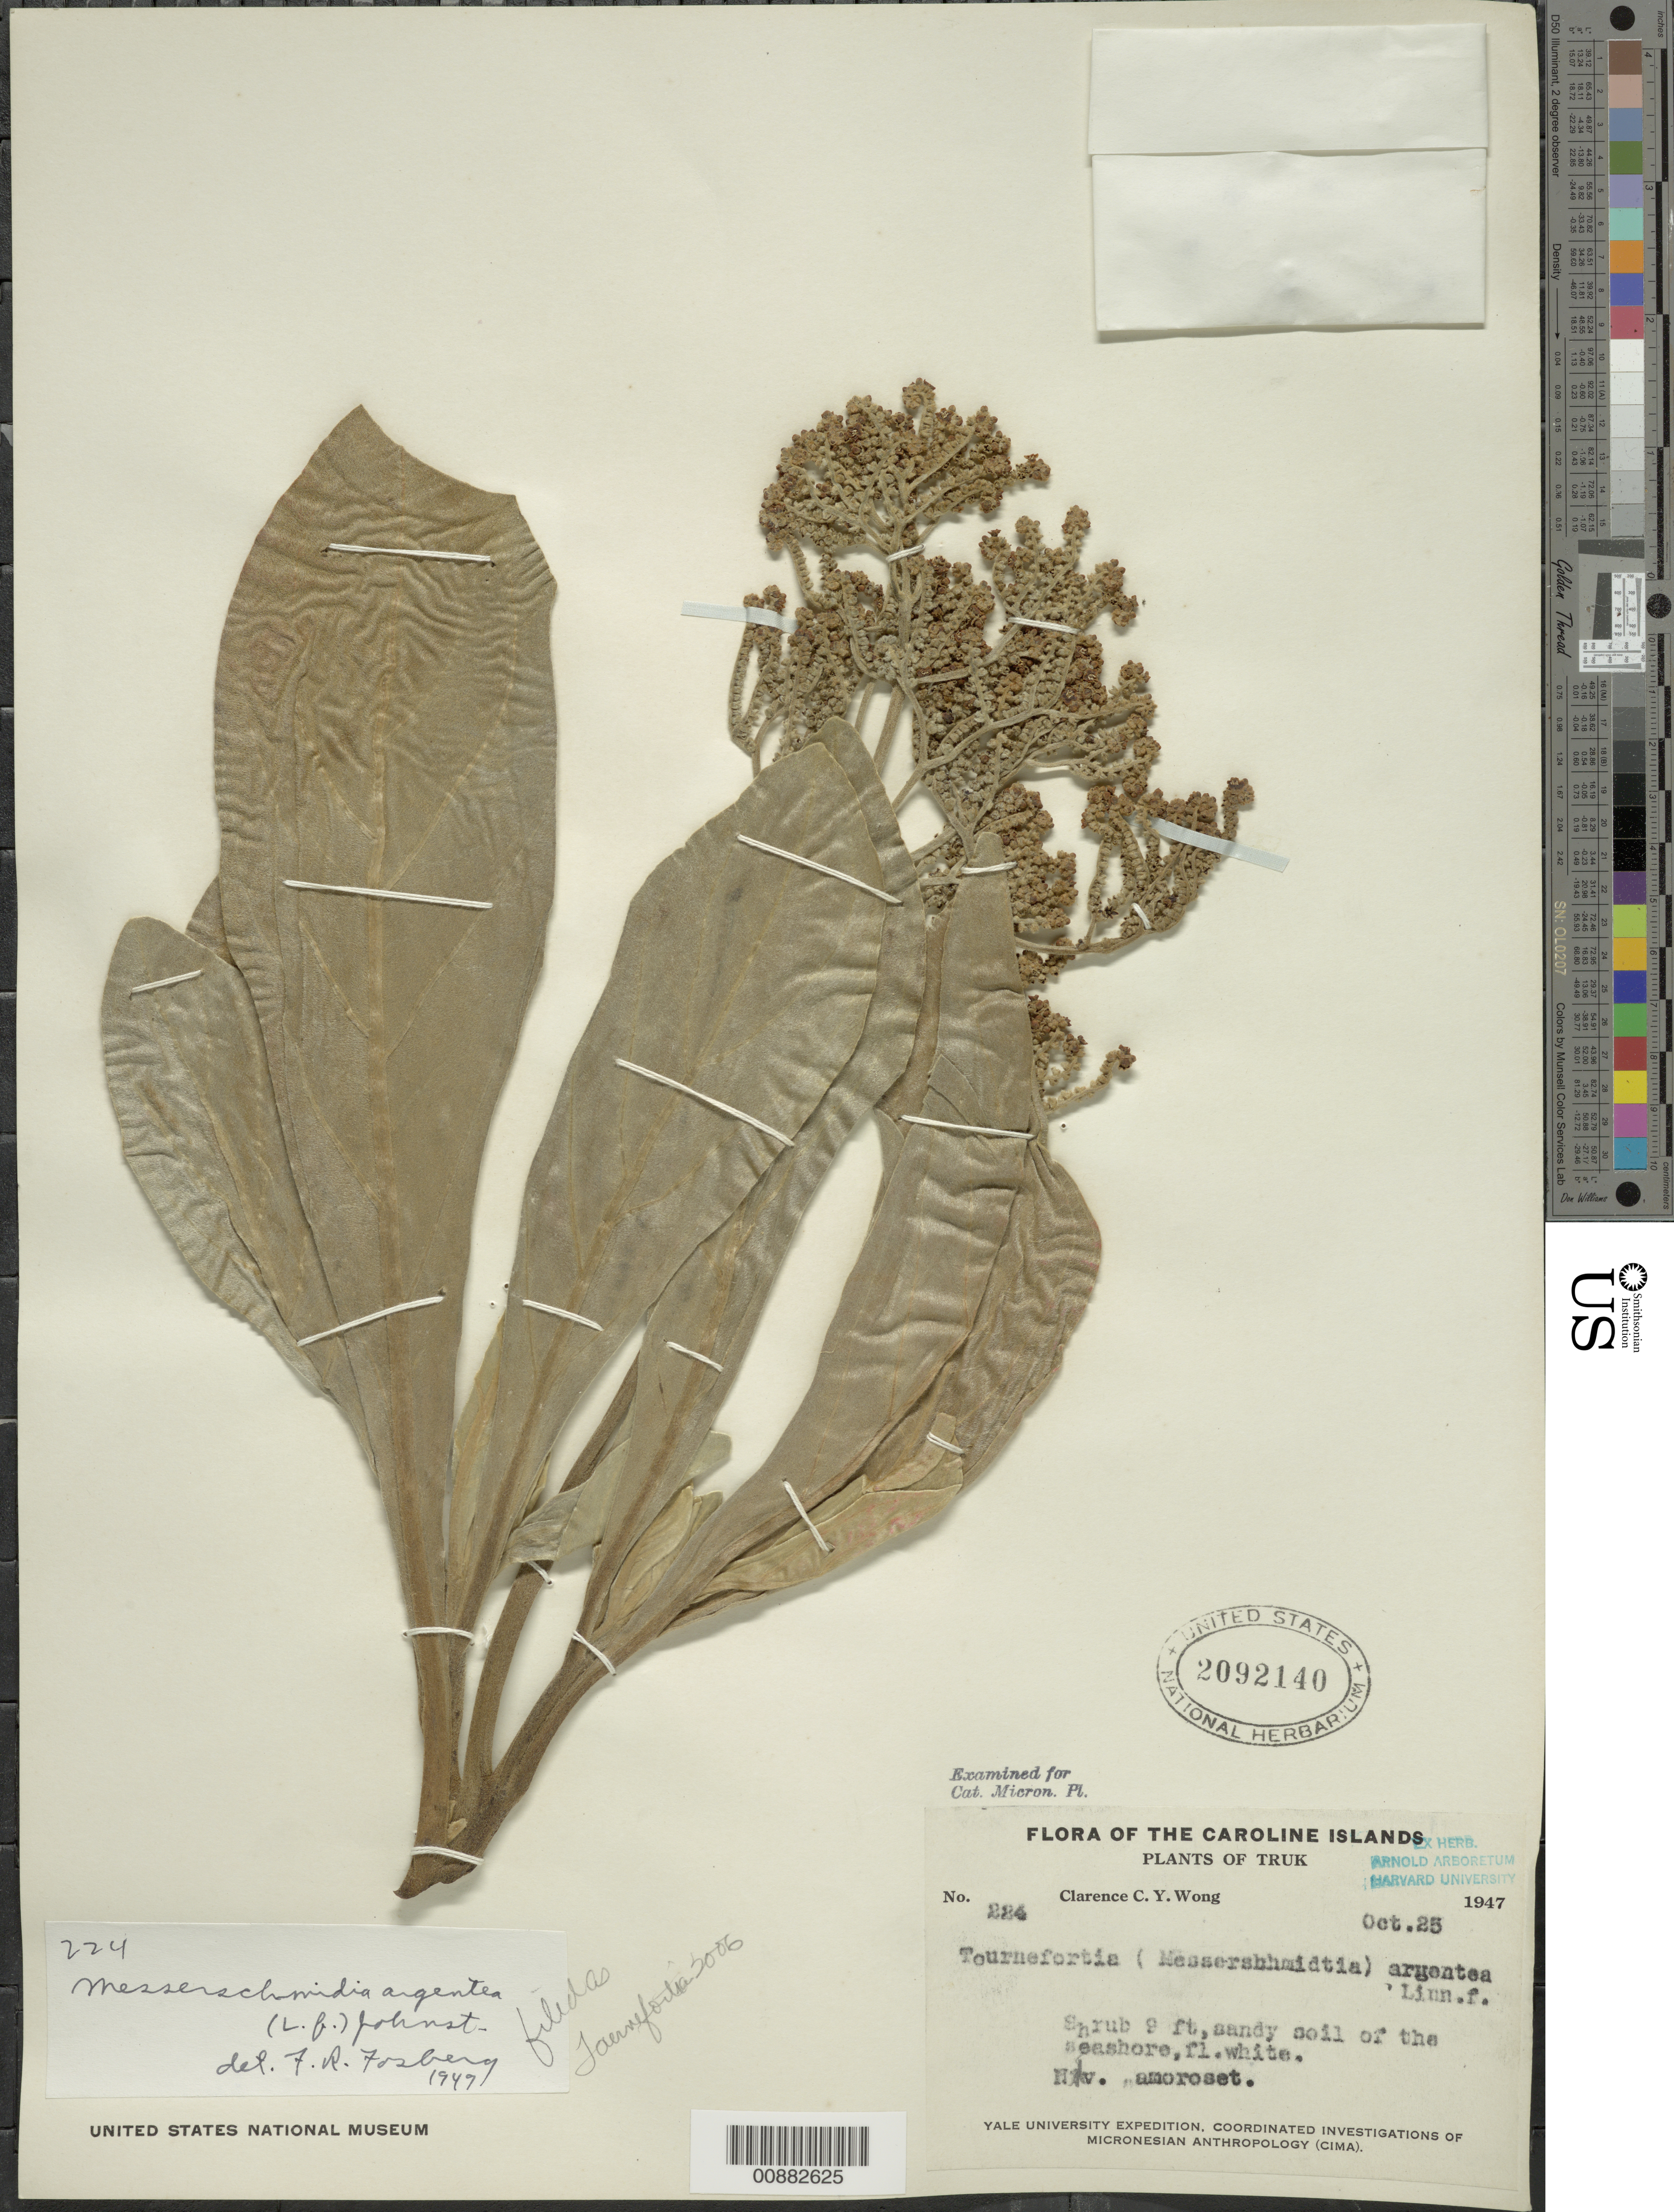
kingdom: Plantae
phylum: Tracheophyta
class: Magnoliopsida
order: Boraginales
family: Heliotropiaceae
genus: Heliotropium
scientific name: Heliotropium arboreum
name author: (Blanco) Mabberley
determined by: Wagner, W. L., (BOT), Smithsonian Institution - National Museum of Natural History (UNITED STATES)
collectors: C. Wong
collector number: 224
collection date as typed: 25 Oct 1947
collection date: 1947-10-25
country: Micronesia, Federated States of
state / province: Truk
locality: Sandy soil of the seashore - (no island given)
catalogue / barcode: US 2092140